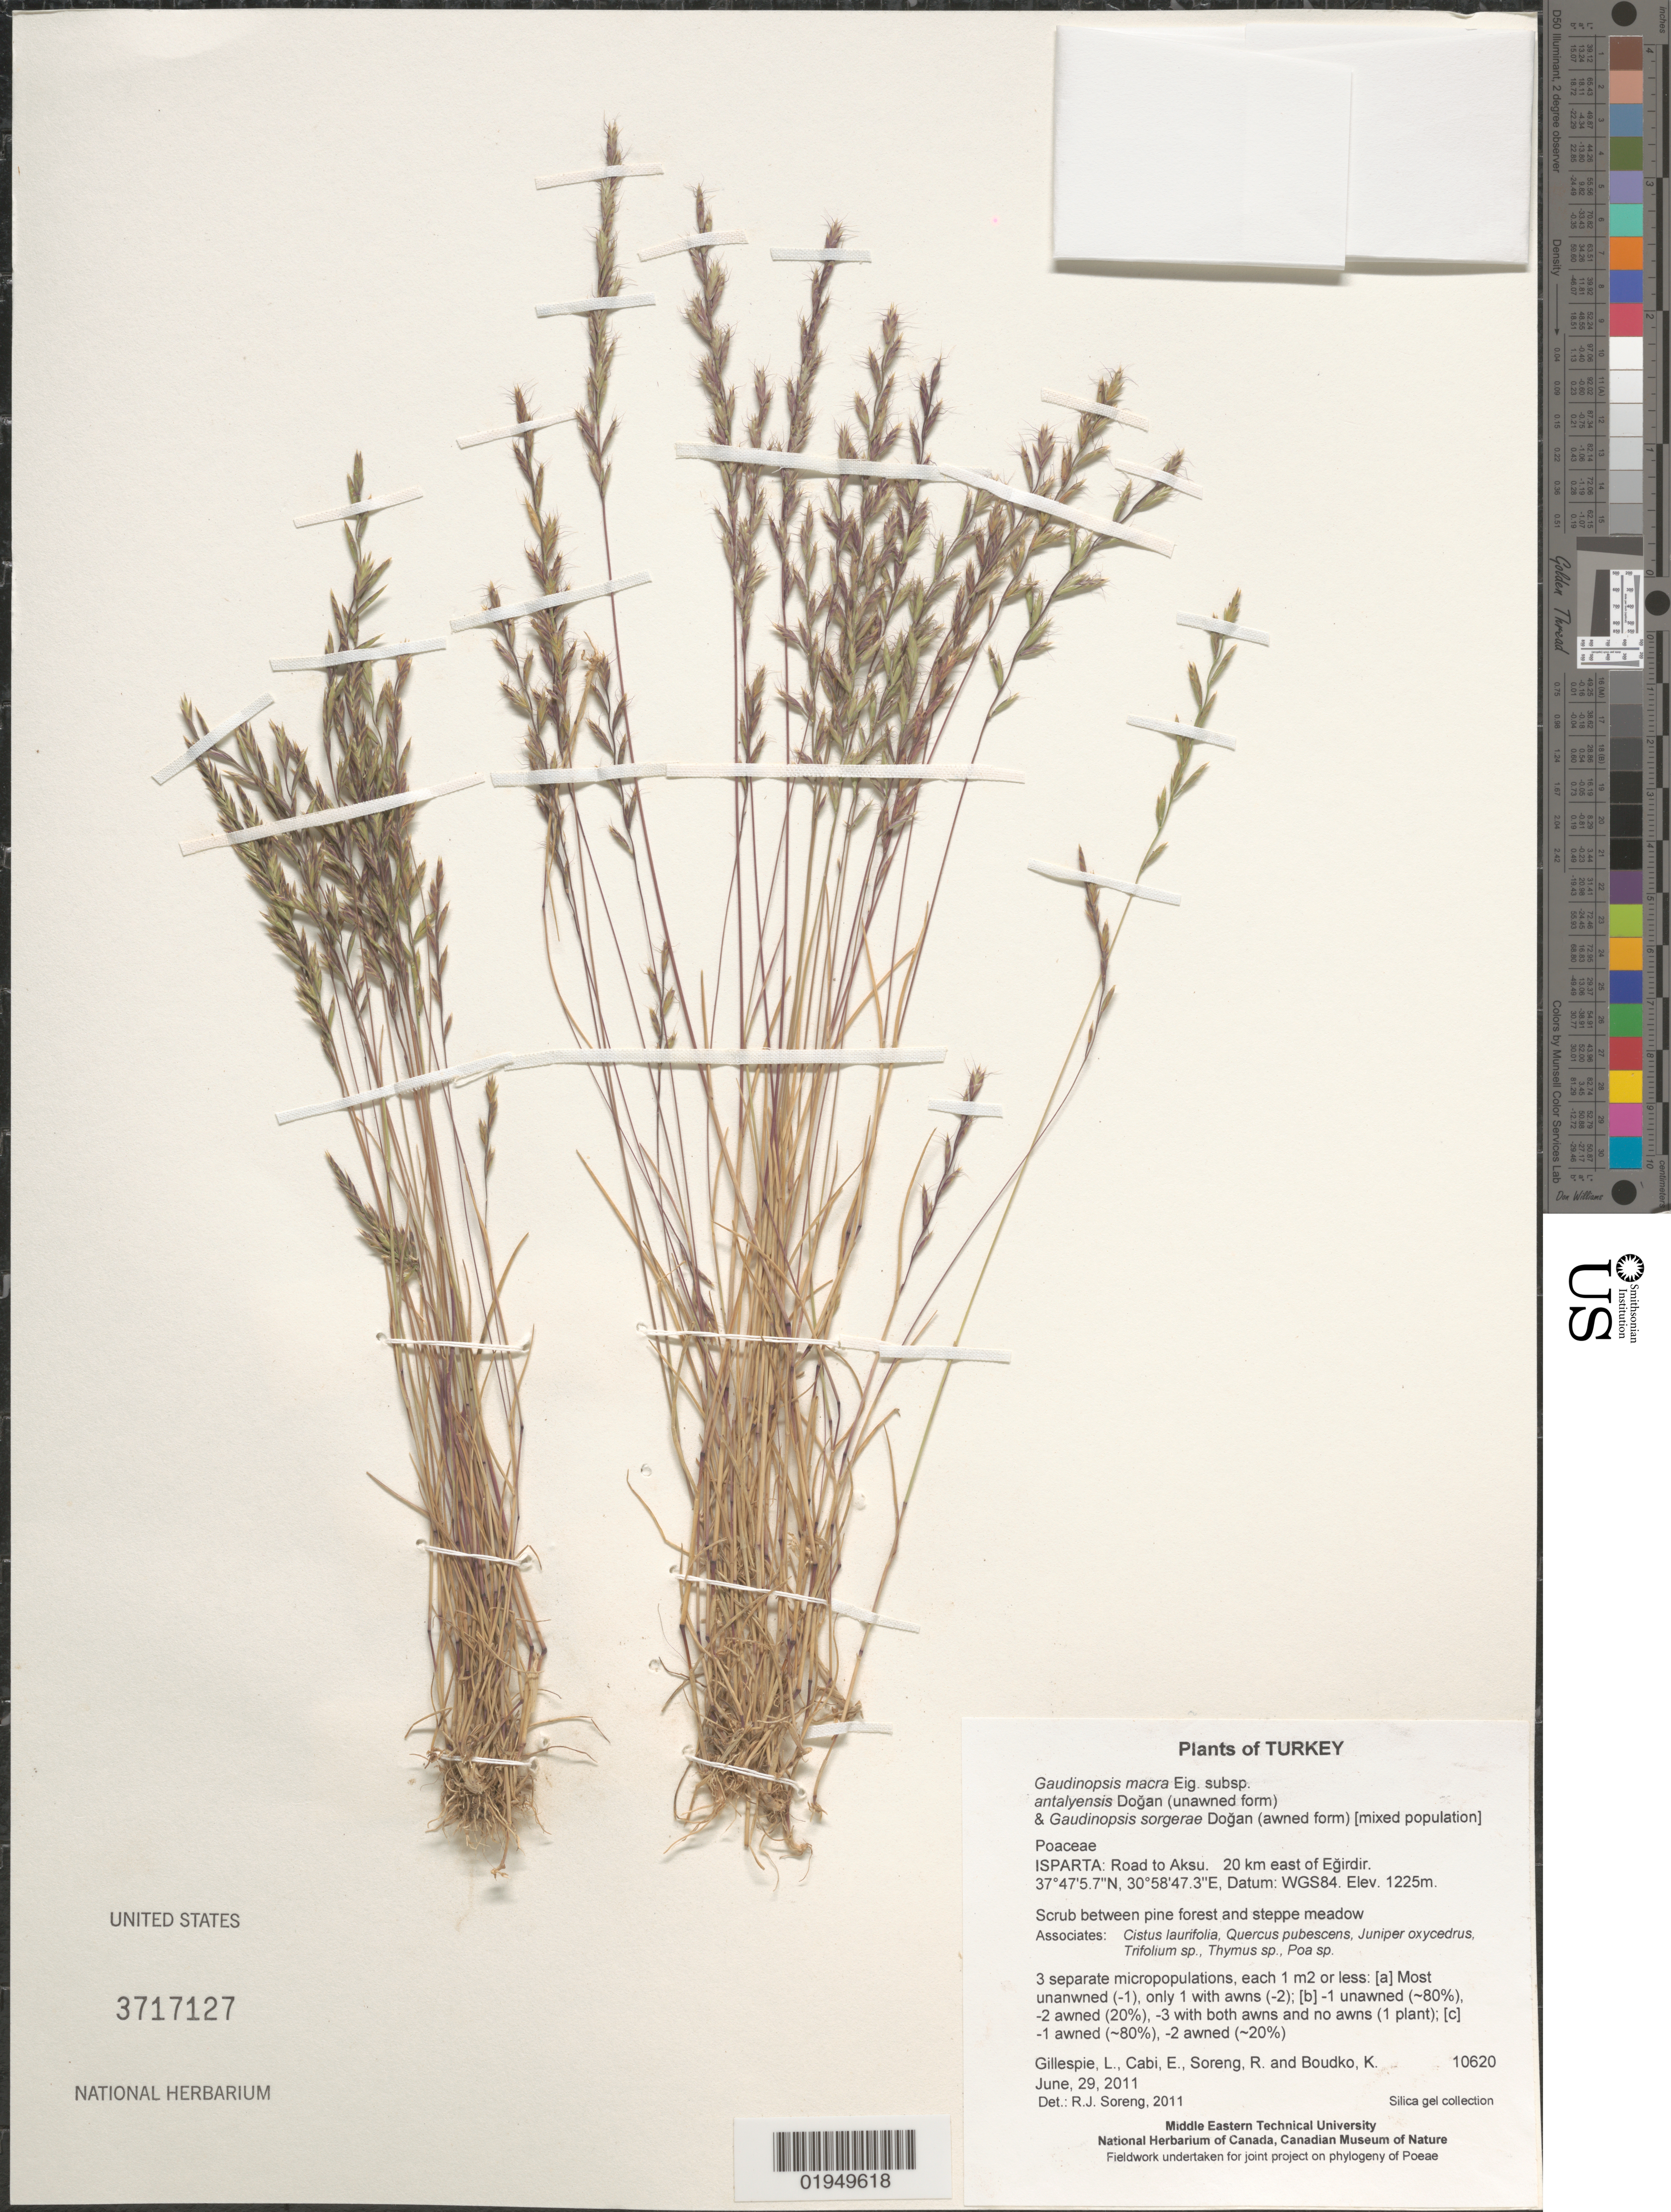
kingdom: Plantae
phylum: Tracheophyta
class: Liliopsida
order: Poales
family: Poaceae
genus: Gaudinopsis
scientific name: Gaudiniopsis macra subsp. antalyensis Dogan (unawned form)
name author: Doğan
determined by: Soreng, Robert J., Research Associate (BOT), Smithsonian Institution - National Museum of Natural History (UNITED STATES)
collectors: L. J. Gillespie, E. Cabi, R. J. Soreng & K. Boudko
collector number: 10620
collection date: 2011-06-29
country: Turkey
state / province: Isparta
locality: Road to Aksu. 20 km east of Egirdir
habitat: Scrub between pine forest and steppe meadow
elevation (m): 1225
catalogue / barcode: US 3717127